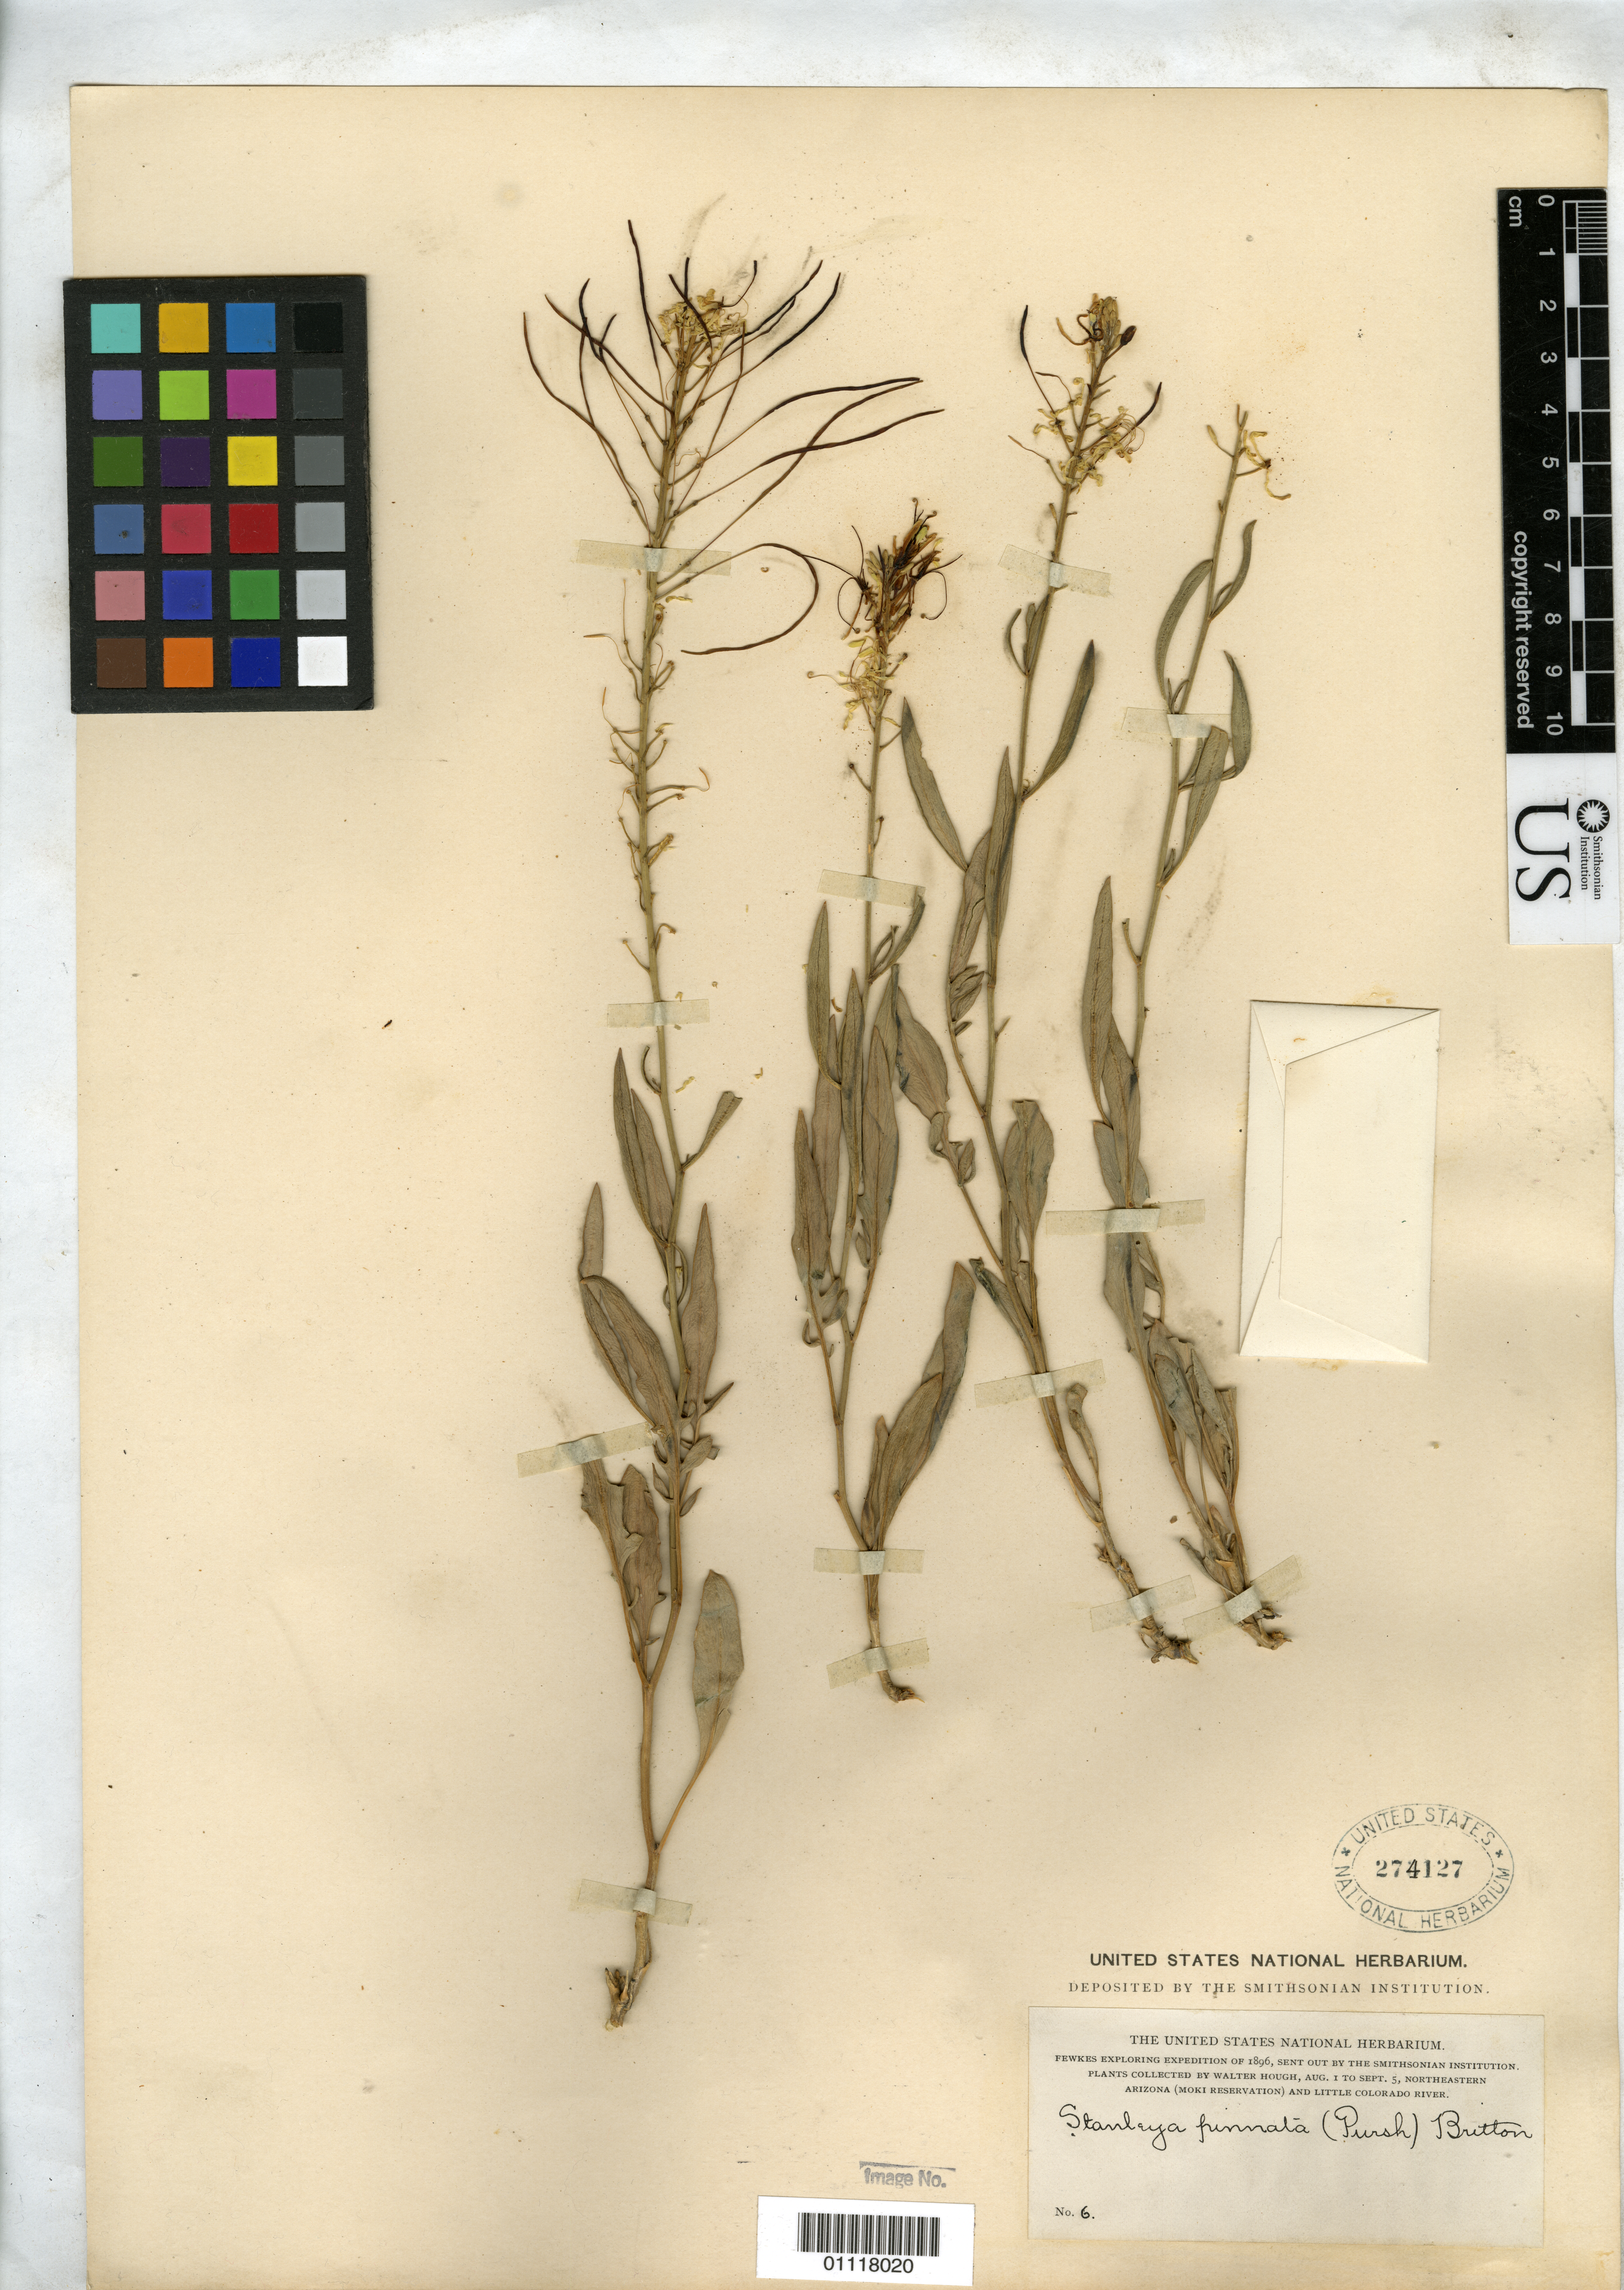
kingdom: Plantae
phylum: Tracheophyta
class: Magnoliopsida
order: Brassicales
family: Brassicaceae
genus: Stanleya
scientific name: Stanleya pinnata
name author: (Pursh) Britton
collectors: W. Hough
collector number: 6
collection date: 1896-08-01/1896-09-05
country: United States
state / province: Arizona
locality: Northeastern Arizona (Moki Reservation) and Little Colorado River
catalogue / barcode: US 274127